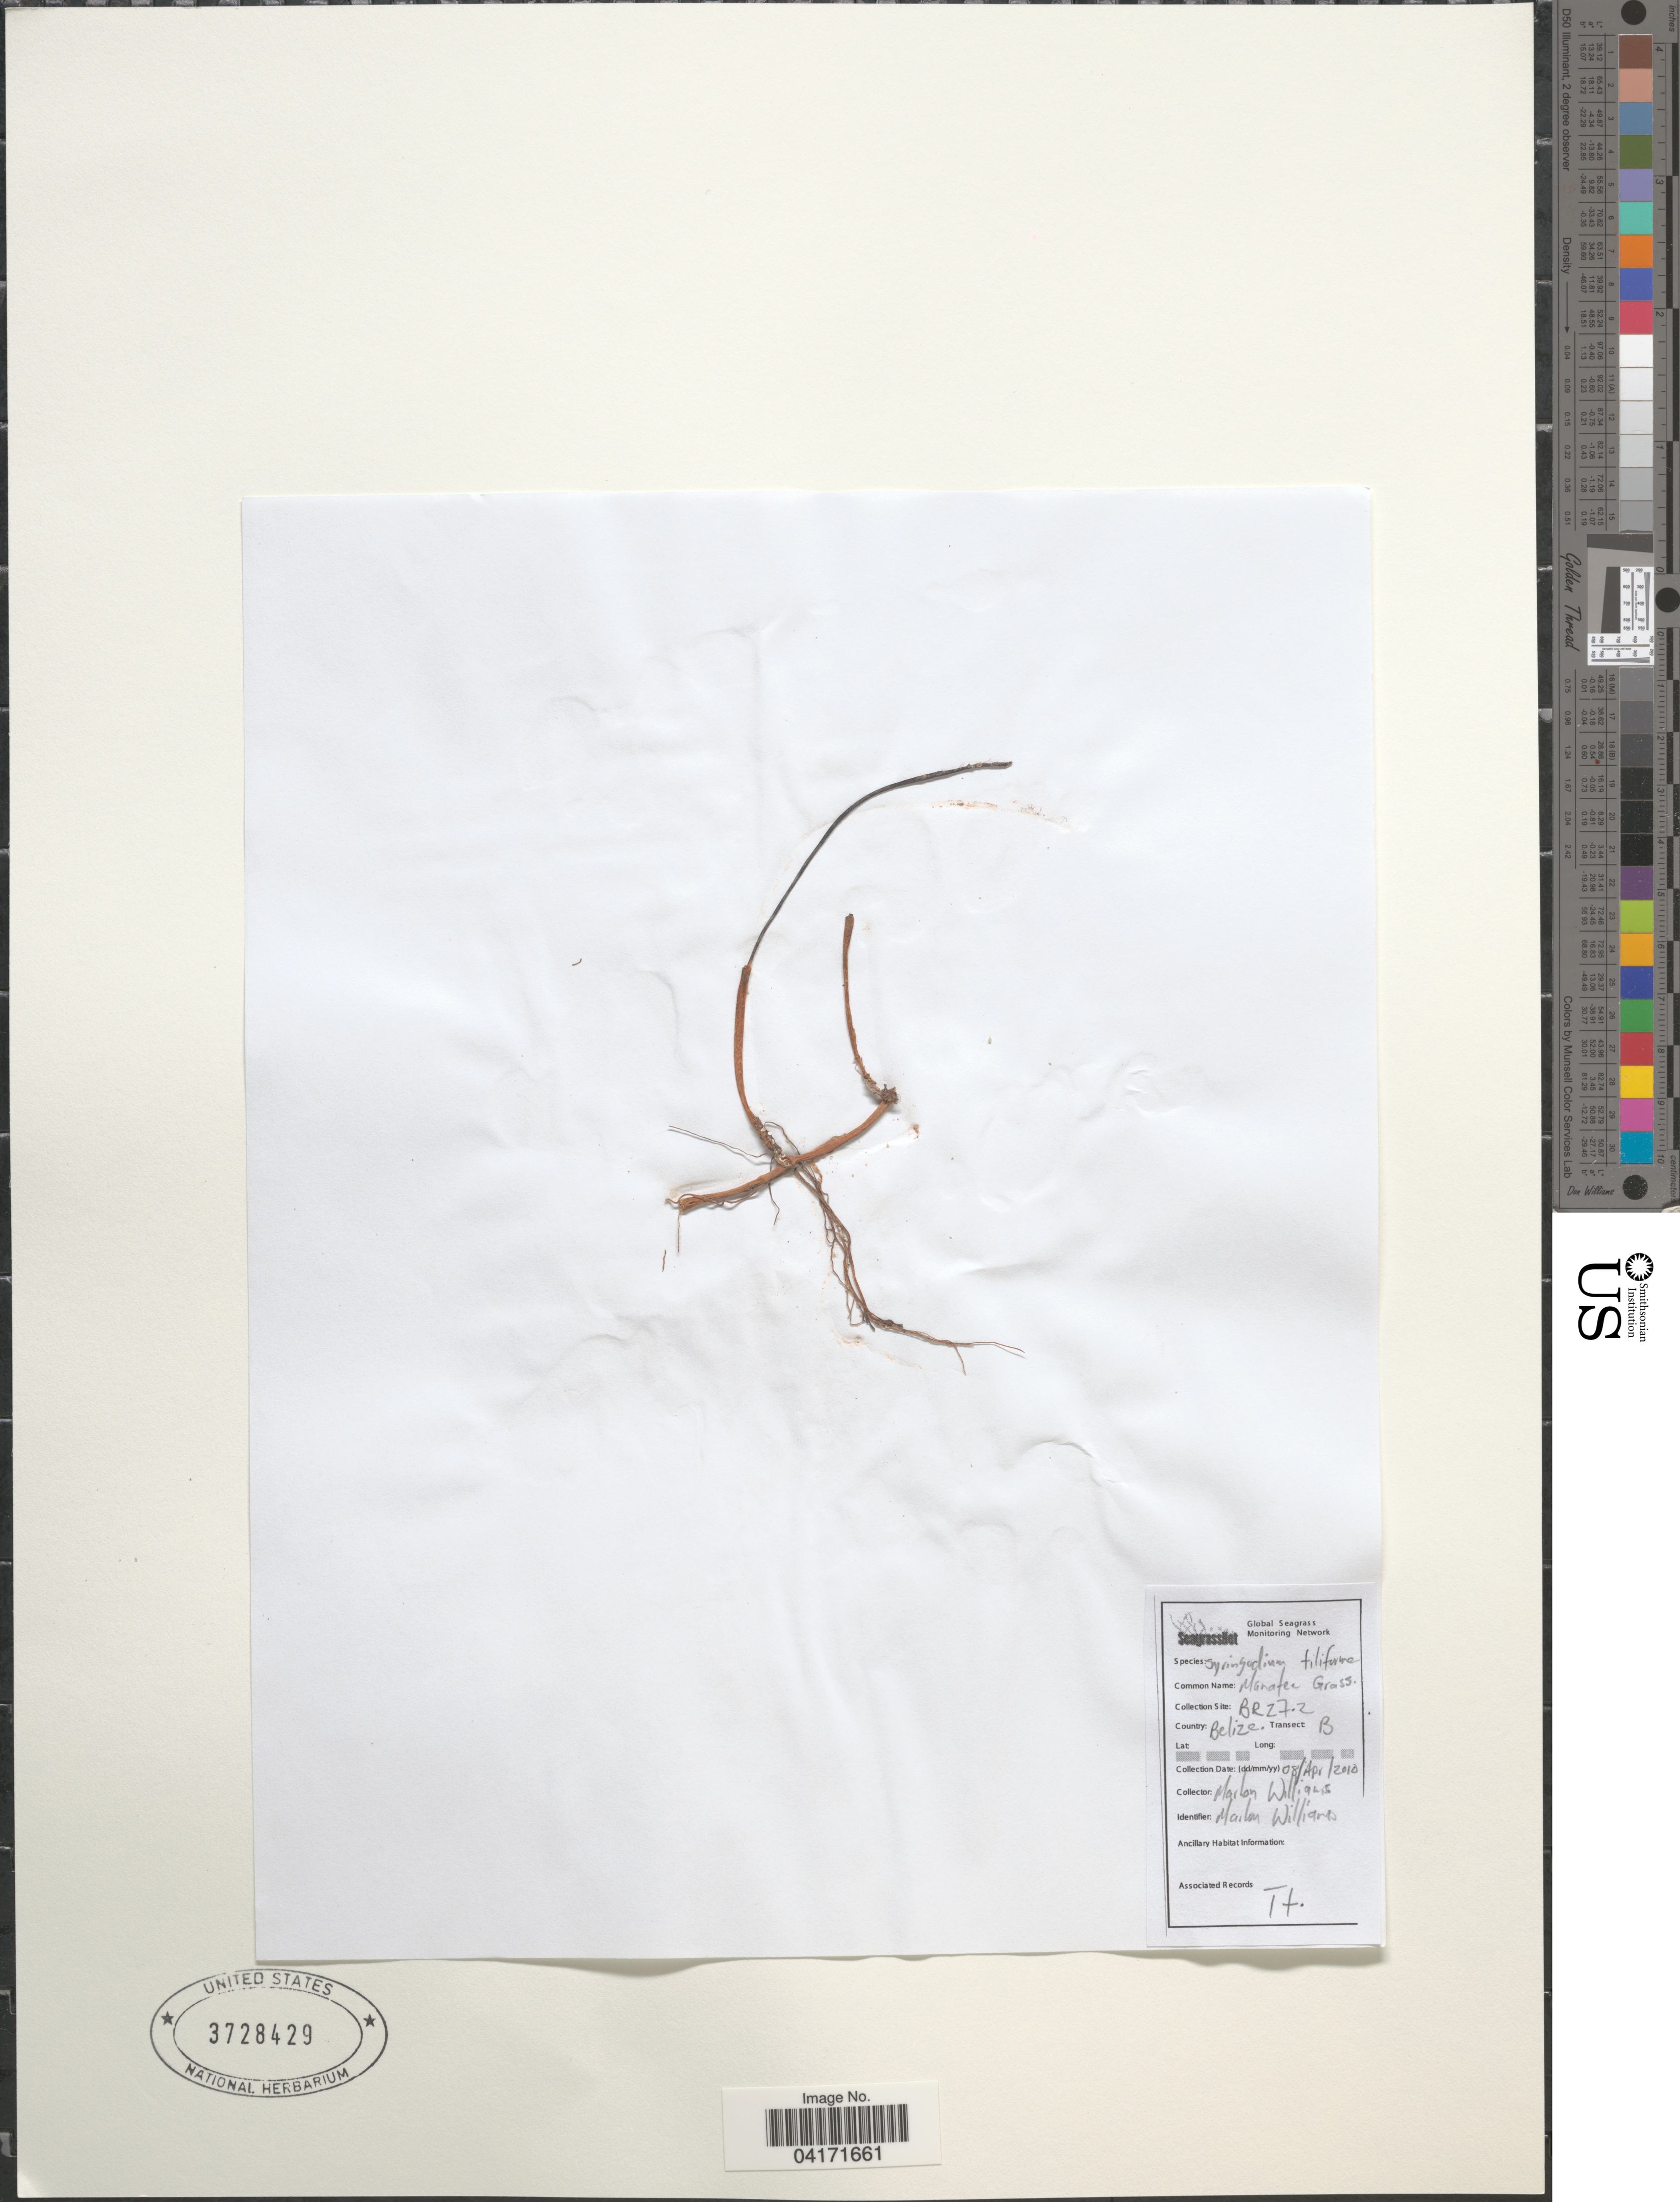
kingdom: Plantae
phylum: Tracheophyta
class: Liliopsida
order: Alismatales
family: Cymodoceaceae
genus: Syringodium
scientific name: Syringodium filiforme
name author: Kütz.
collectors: Mr. Williams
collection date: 2010-04-08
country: Belize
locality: BR27.2. Transect: B.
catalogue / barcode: US 3728429